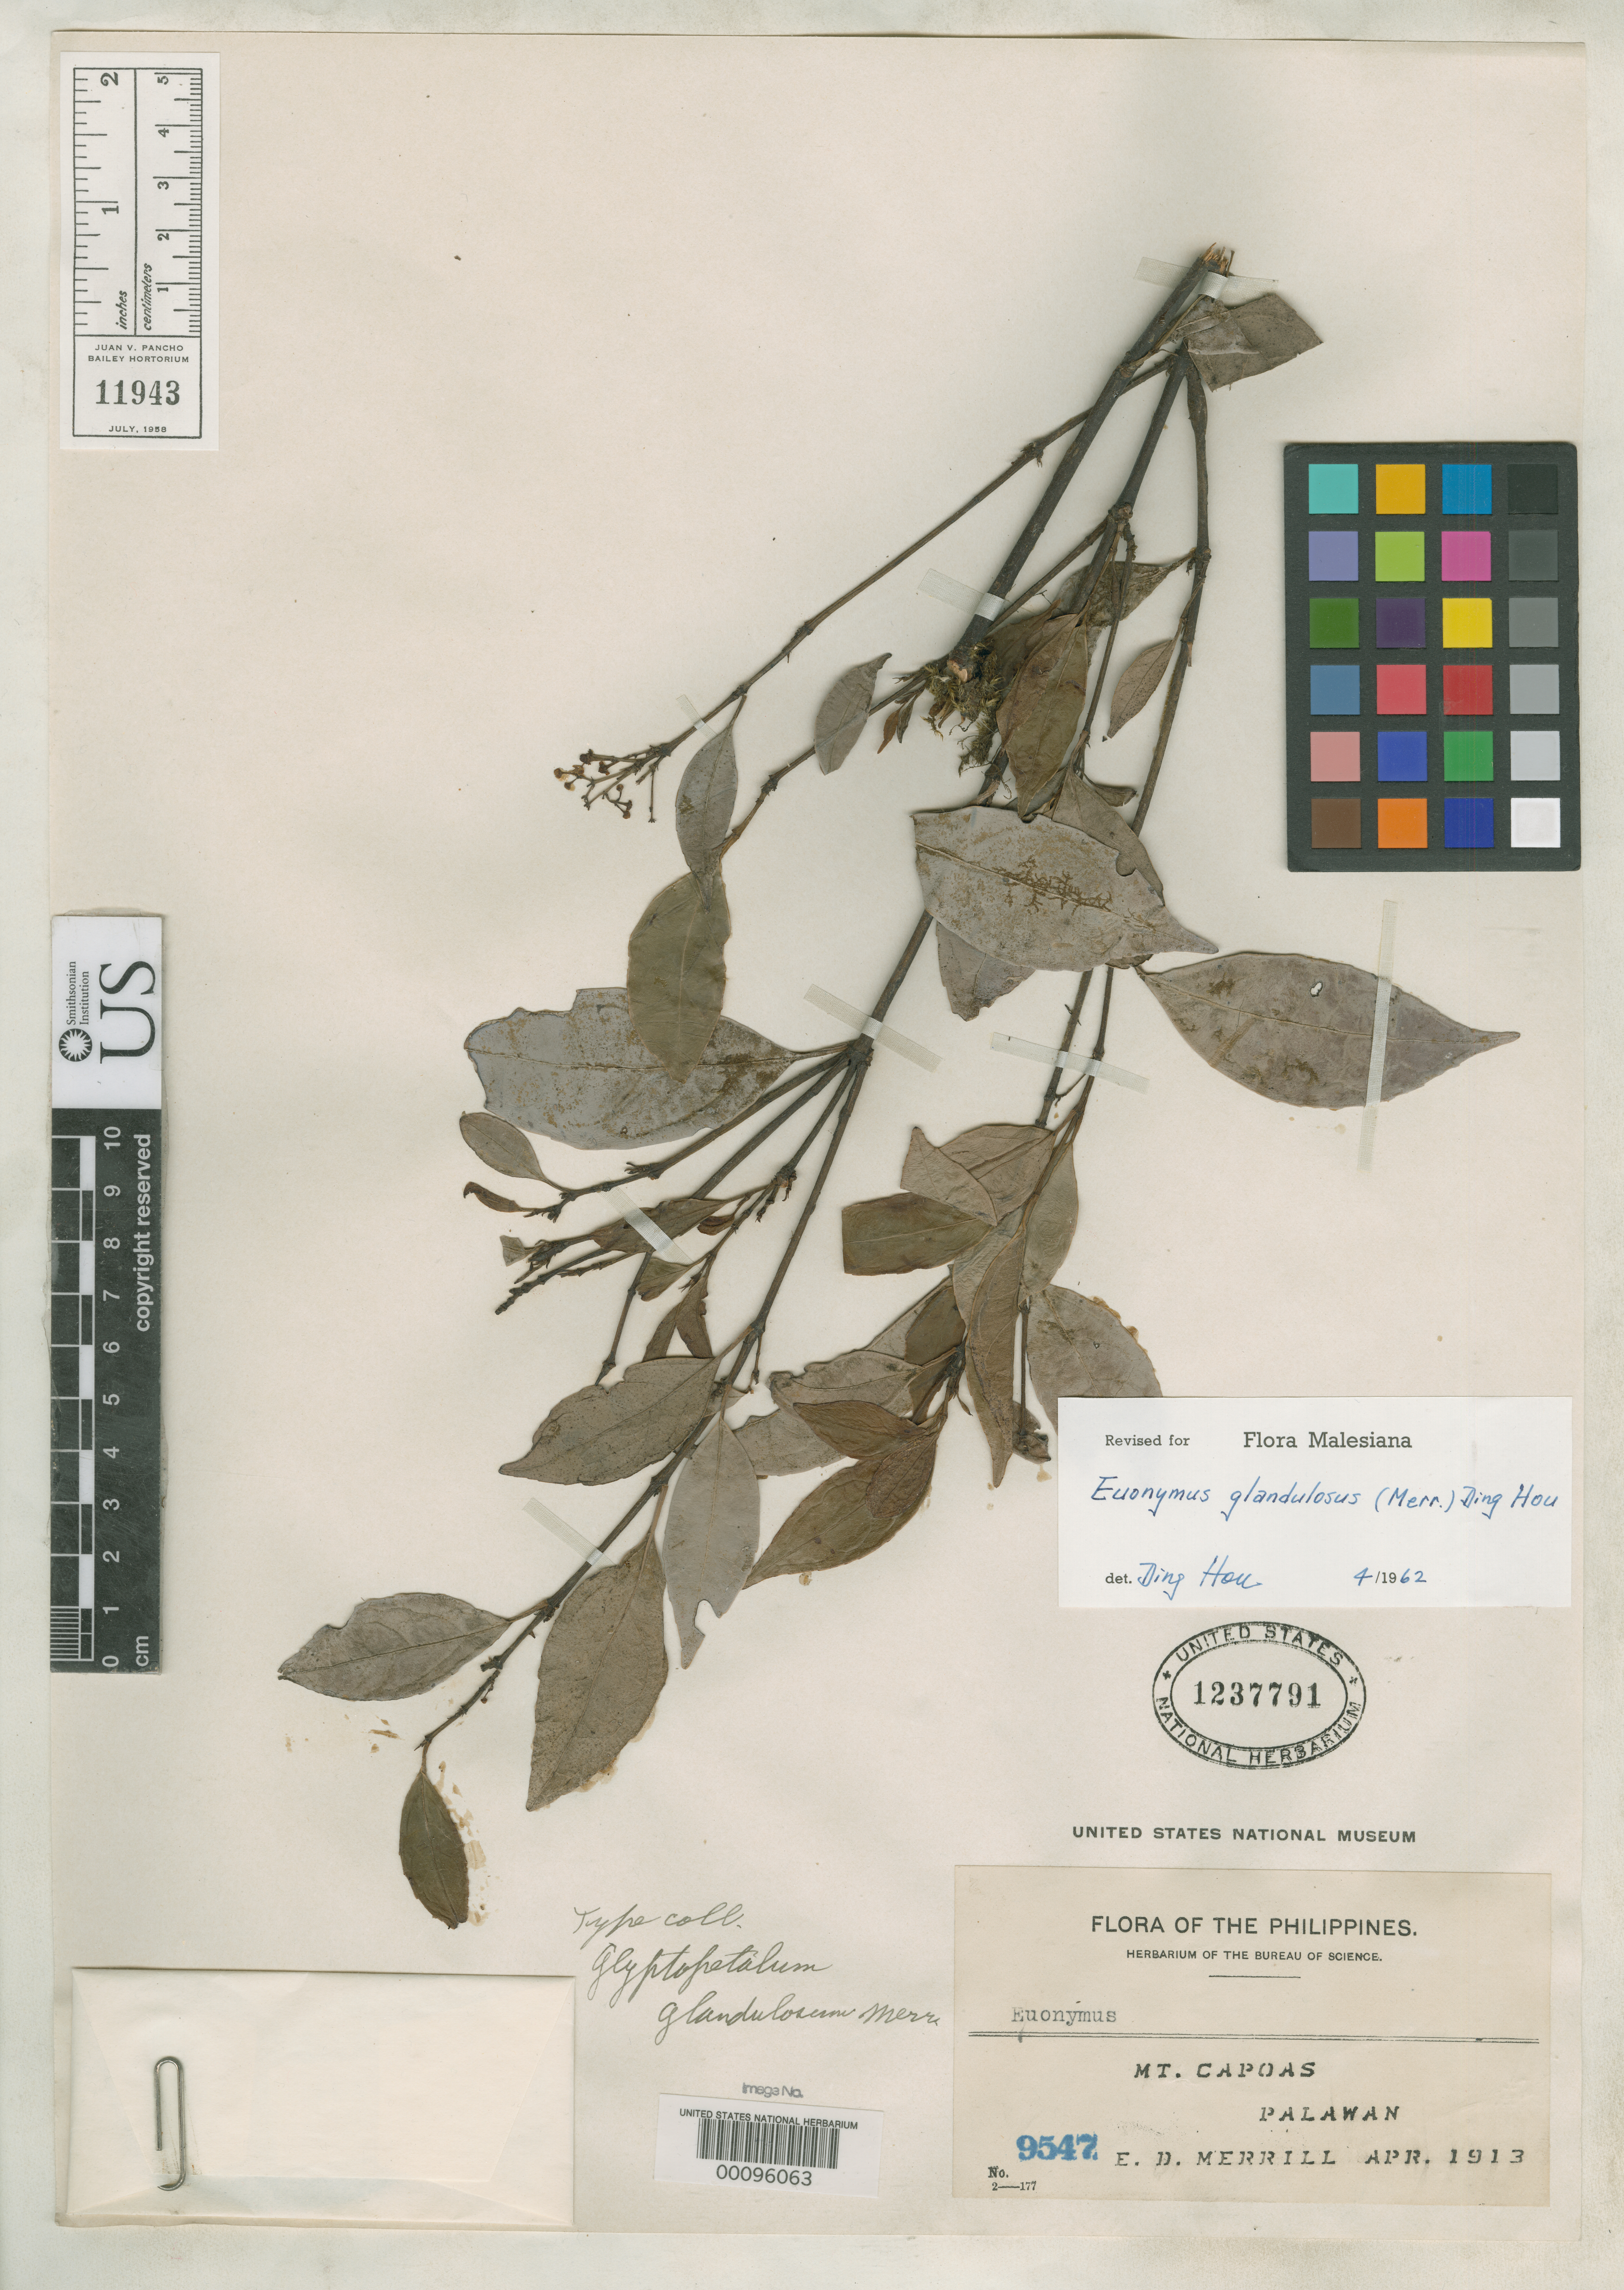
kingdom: Plantae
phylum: Tracheophyta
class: Magnoliopsida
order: Celastrales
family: Celastraceae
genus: Glyptopetalum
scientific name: Glyptopetalum glandulosum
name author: Merr.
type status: Isotype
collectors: E. D. Merrill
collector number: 9547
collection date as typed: Apr 1913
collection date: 1913-04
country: Philippines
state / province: Mimaropa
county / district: Palawan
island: Palawan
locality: Mt. Capoas.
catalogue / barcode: US 1237791